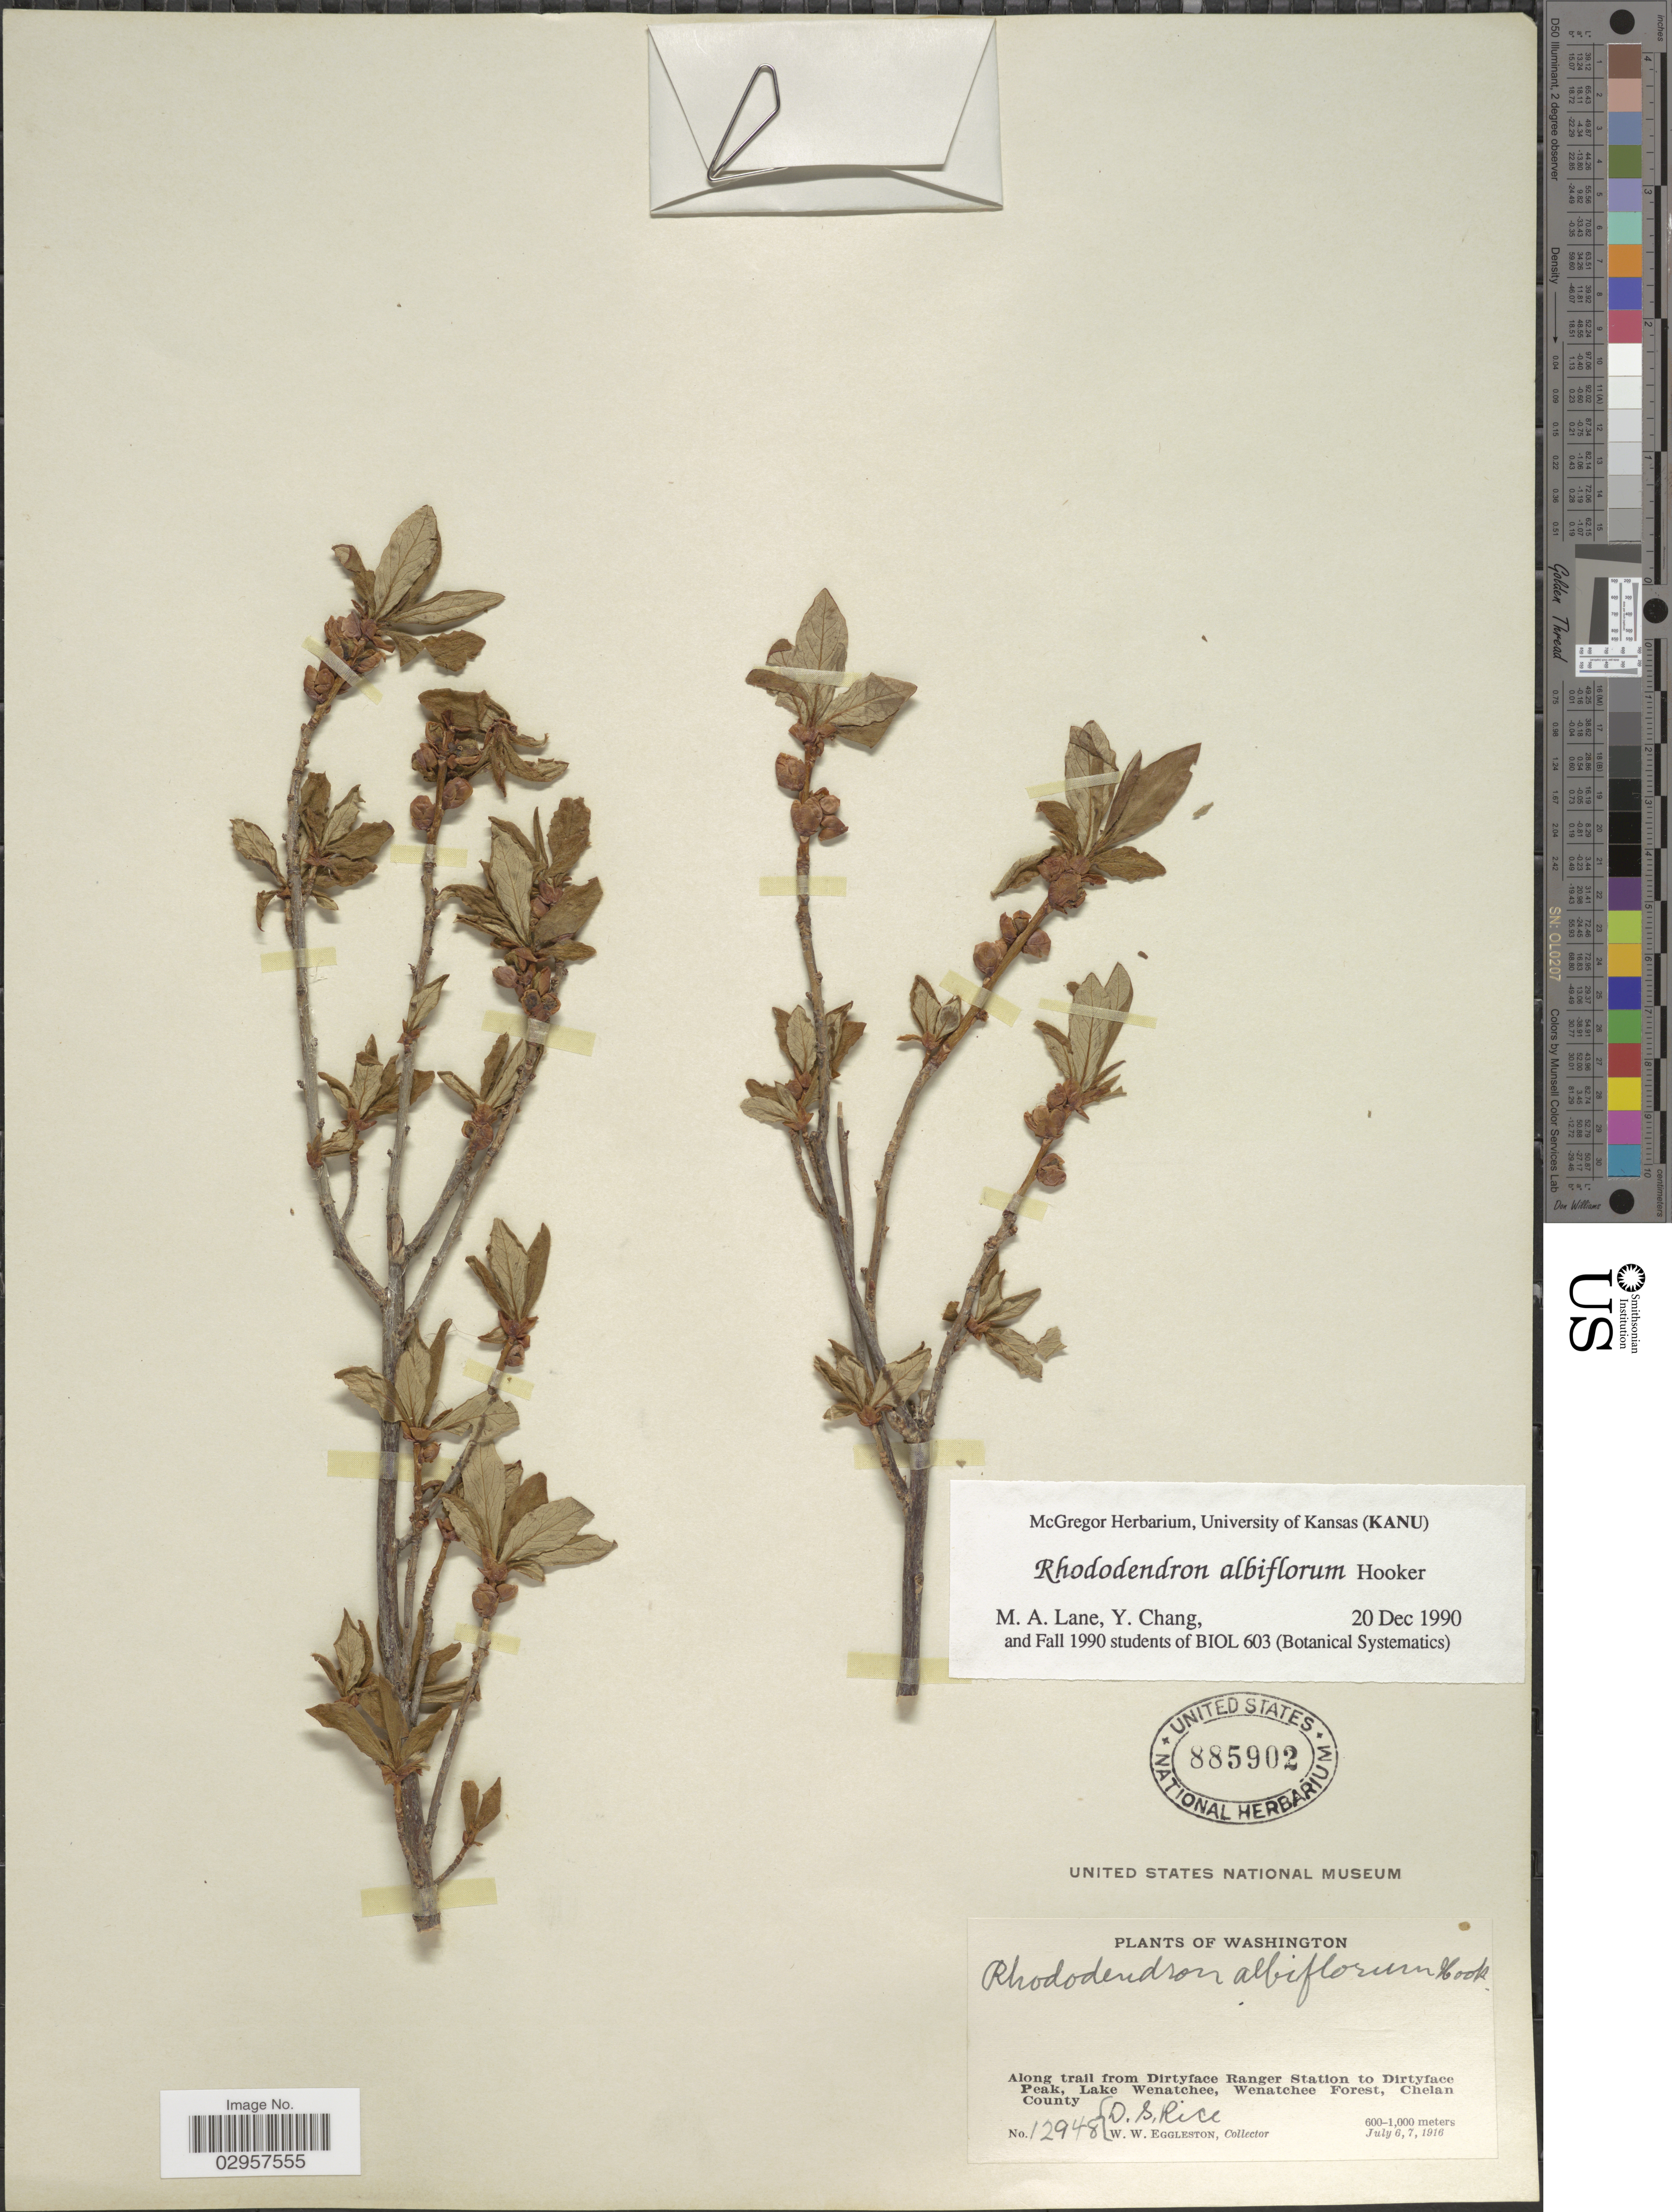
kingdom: Plantae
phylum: Tracheophyta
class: Magnoliopsida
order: Ericales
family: Ericaceae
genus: Rhododendron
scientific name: Rhododendron albiflorum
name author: Hook.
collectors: W. W. Eggleston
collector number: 12948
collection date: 1916-07-06/1916-07-07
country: United States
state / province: Washington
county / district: Chelan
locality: Along trail from Dirtyface Ranger Station to Dirtyface Peak, Lake Wenatchee, Wenatchee Forest, Chelan County.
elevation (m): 600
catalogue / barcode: US 885902